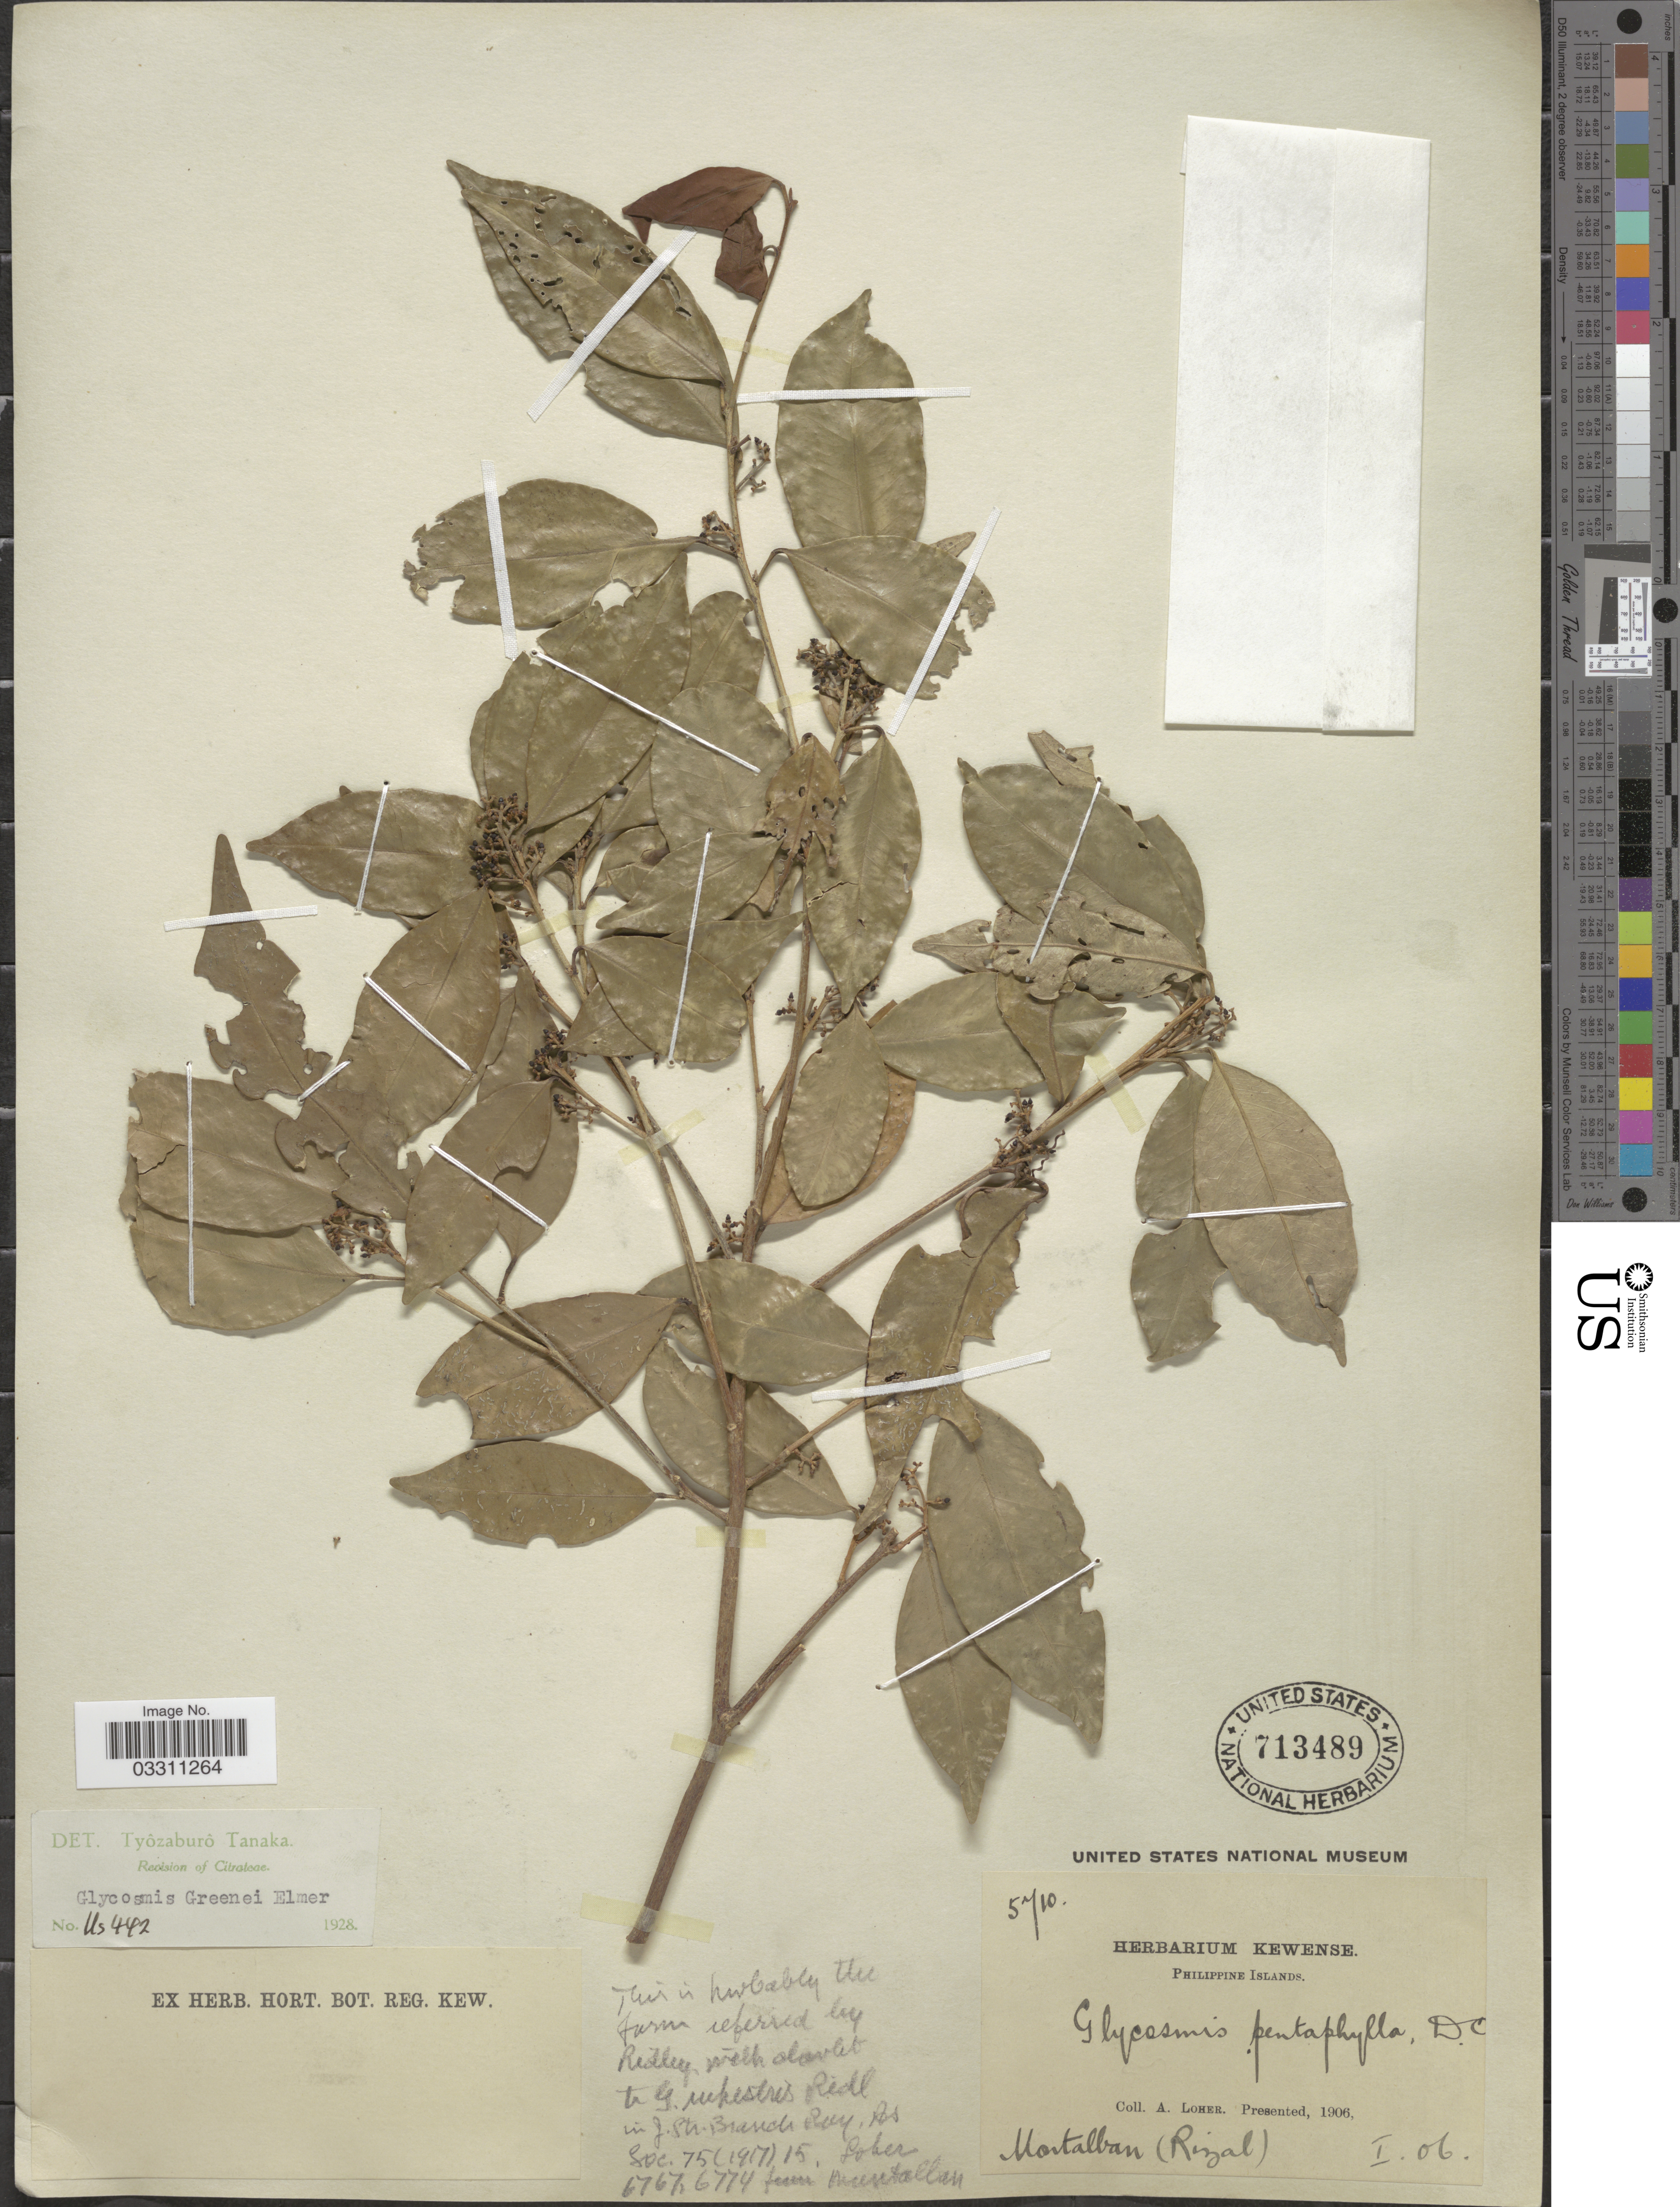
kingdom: Plantae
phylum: Tracheophyta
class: Magnoliopsida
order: Sapindales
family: Rutaceae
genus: Glycosmis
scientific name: Glycosmis greenei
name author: Elmer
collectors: A. Loher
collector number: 5710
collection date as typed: Transcribed d/m/y: /1/6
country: Philippines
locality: Philippine Islands. Montalban (Rizal).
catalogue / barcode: US 713489